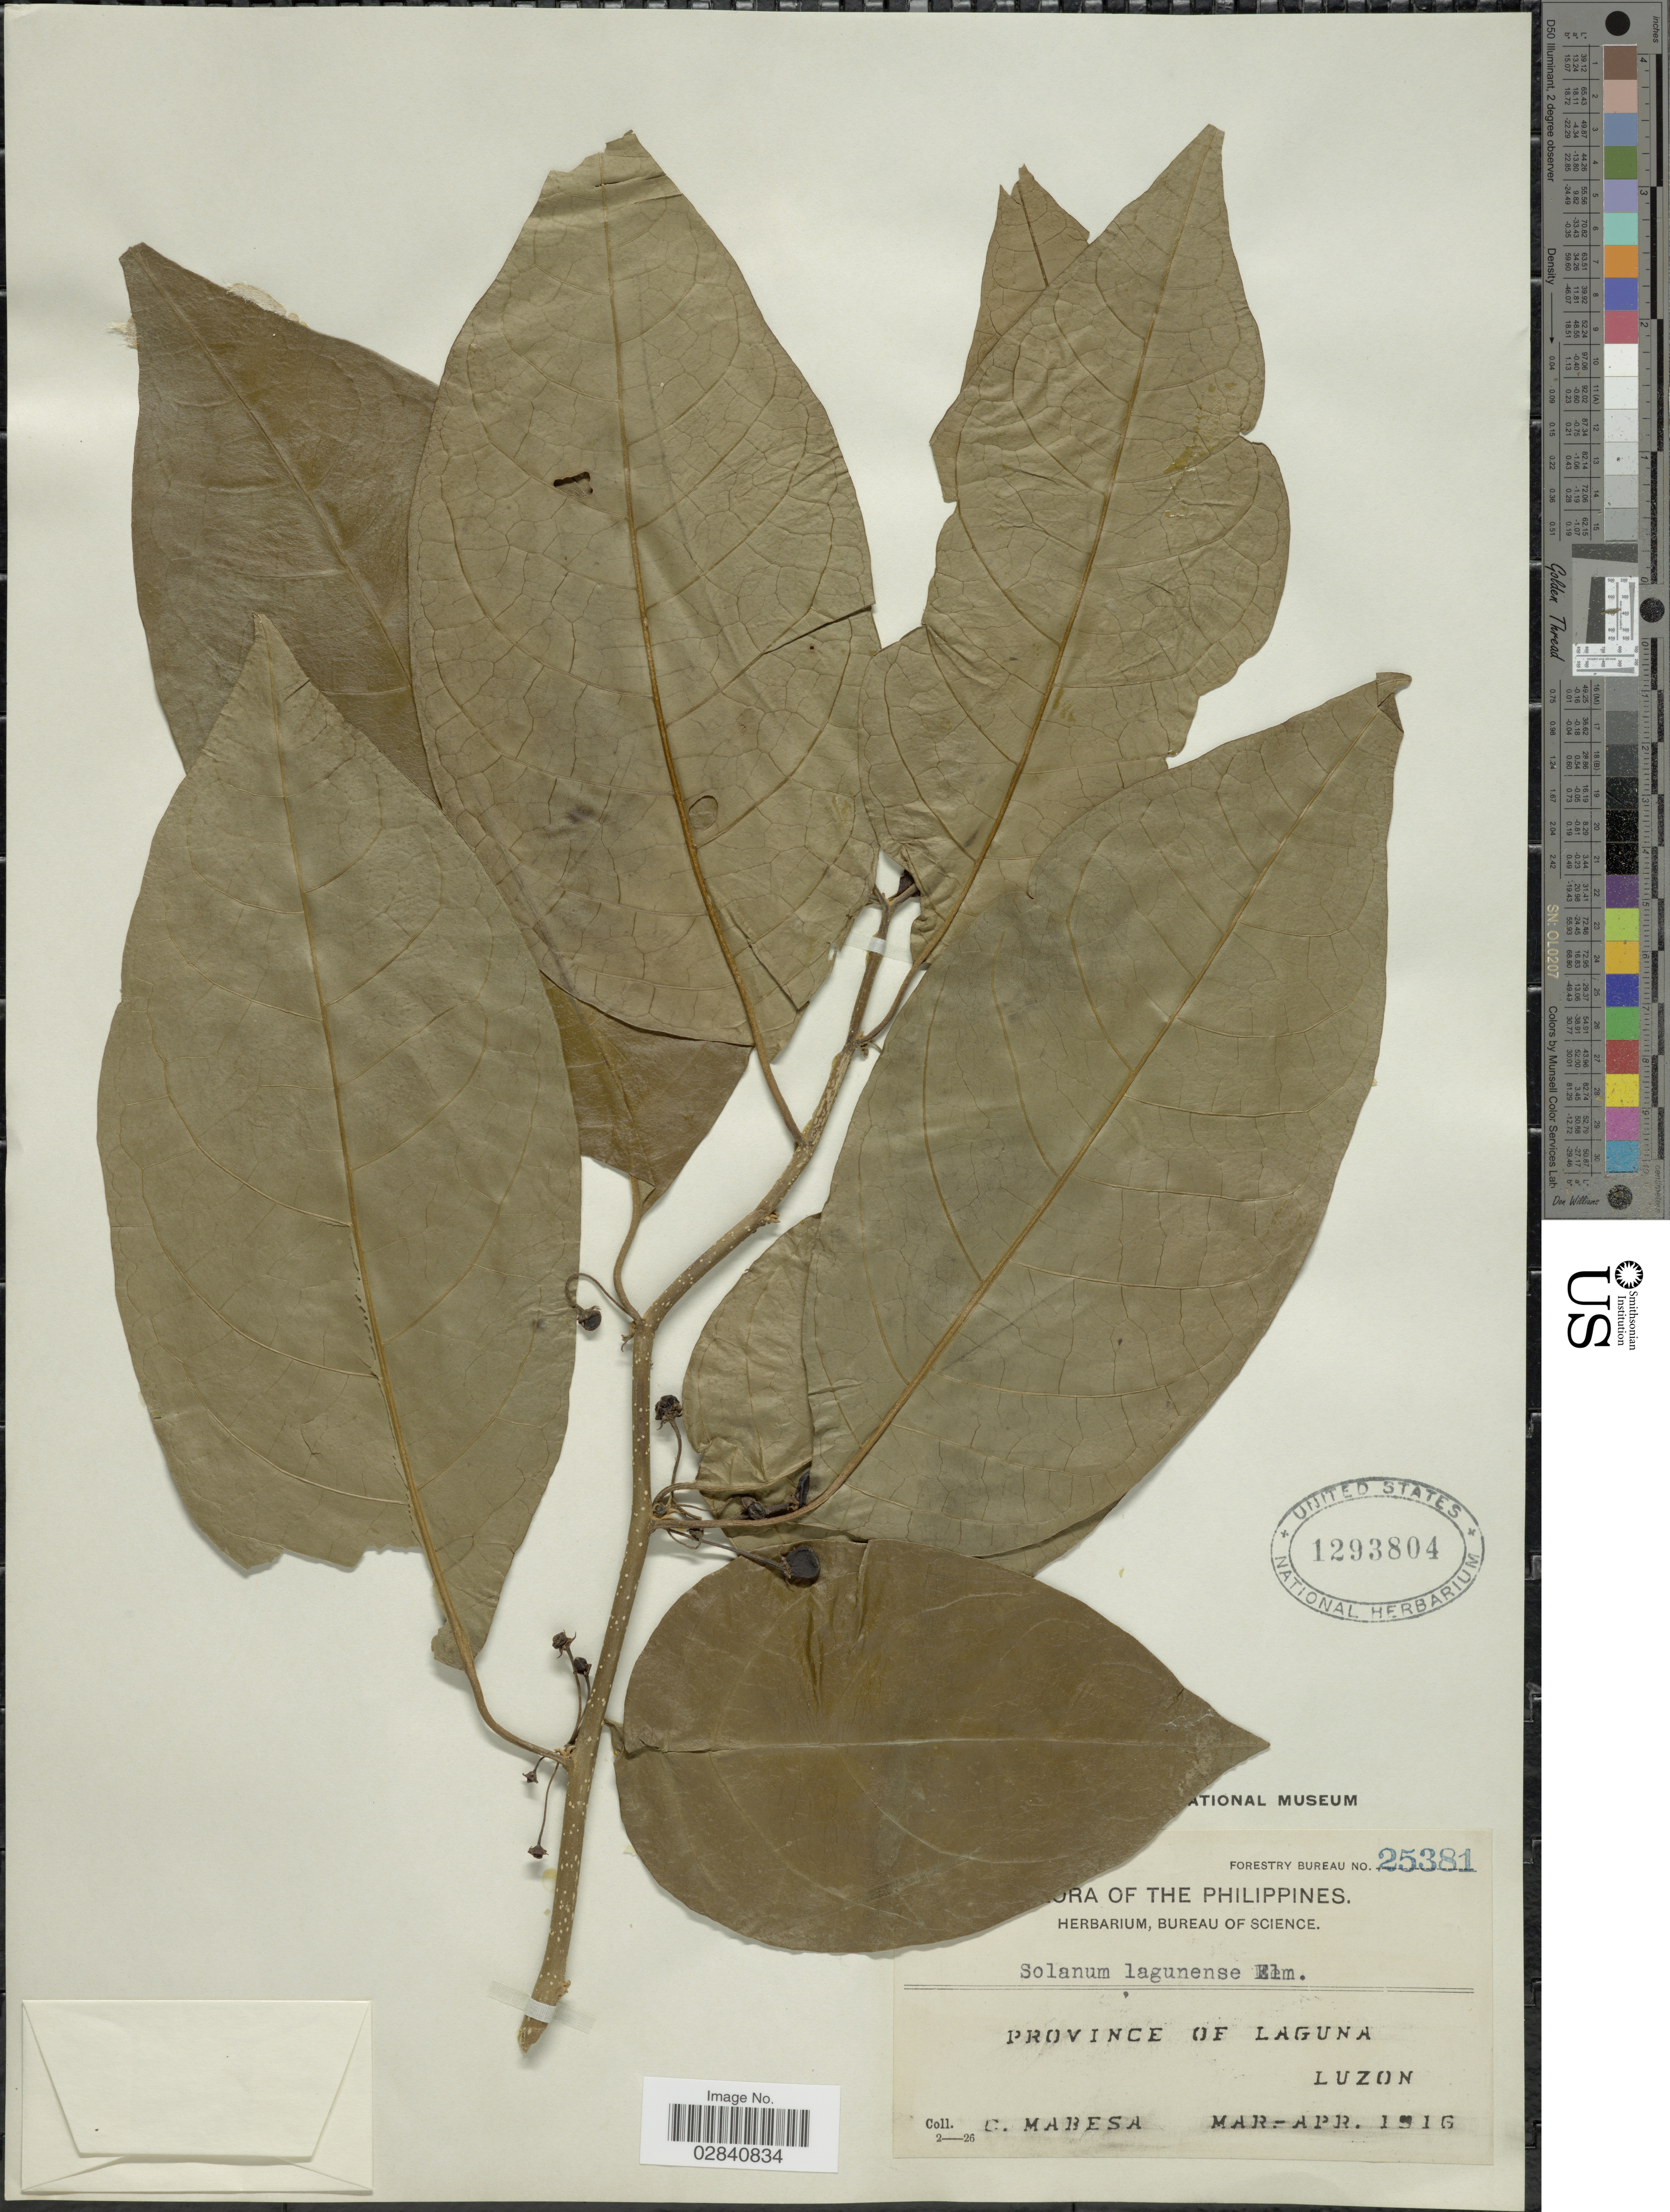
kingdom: Plantae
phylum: Tracheophyta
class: Magnoliopsida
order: Solanales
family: Solanaceae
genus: Lycianthes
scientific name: Lycianthes lagunensis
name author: (Elmer) Bitter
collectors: C. Mabesa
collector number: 25381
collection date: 1916-03/1916-04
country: Philippines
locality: Province of Laguna, Luzon.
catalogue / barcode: US 1293804